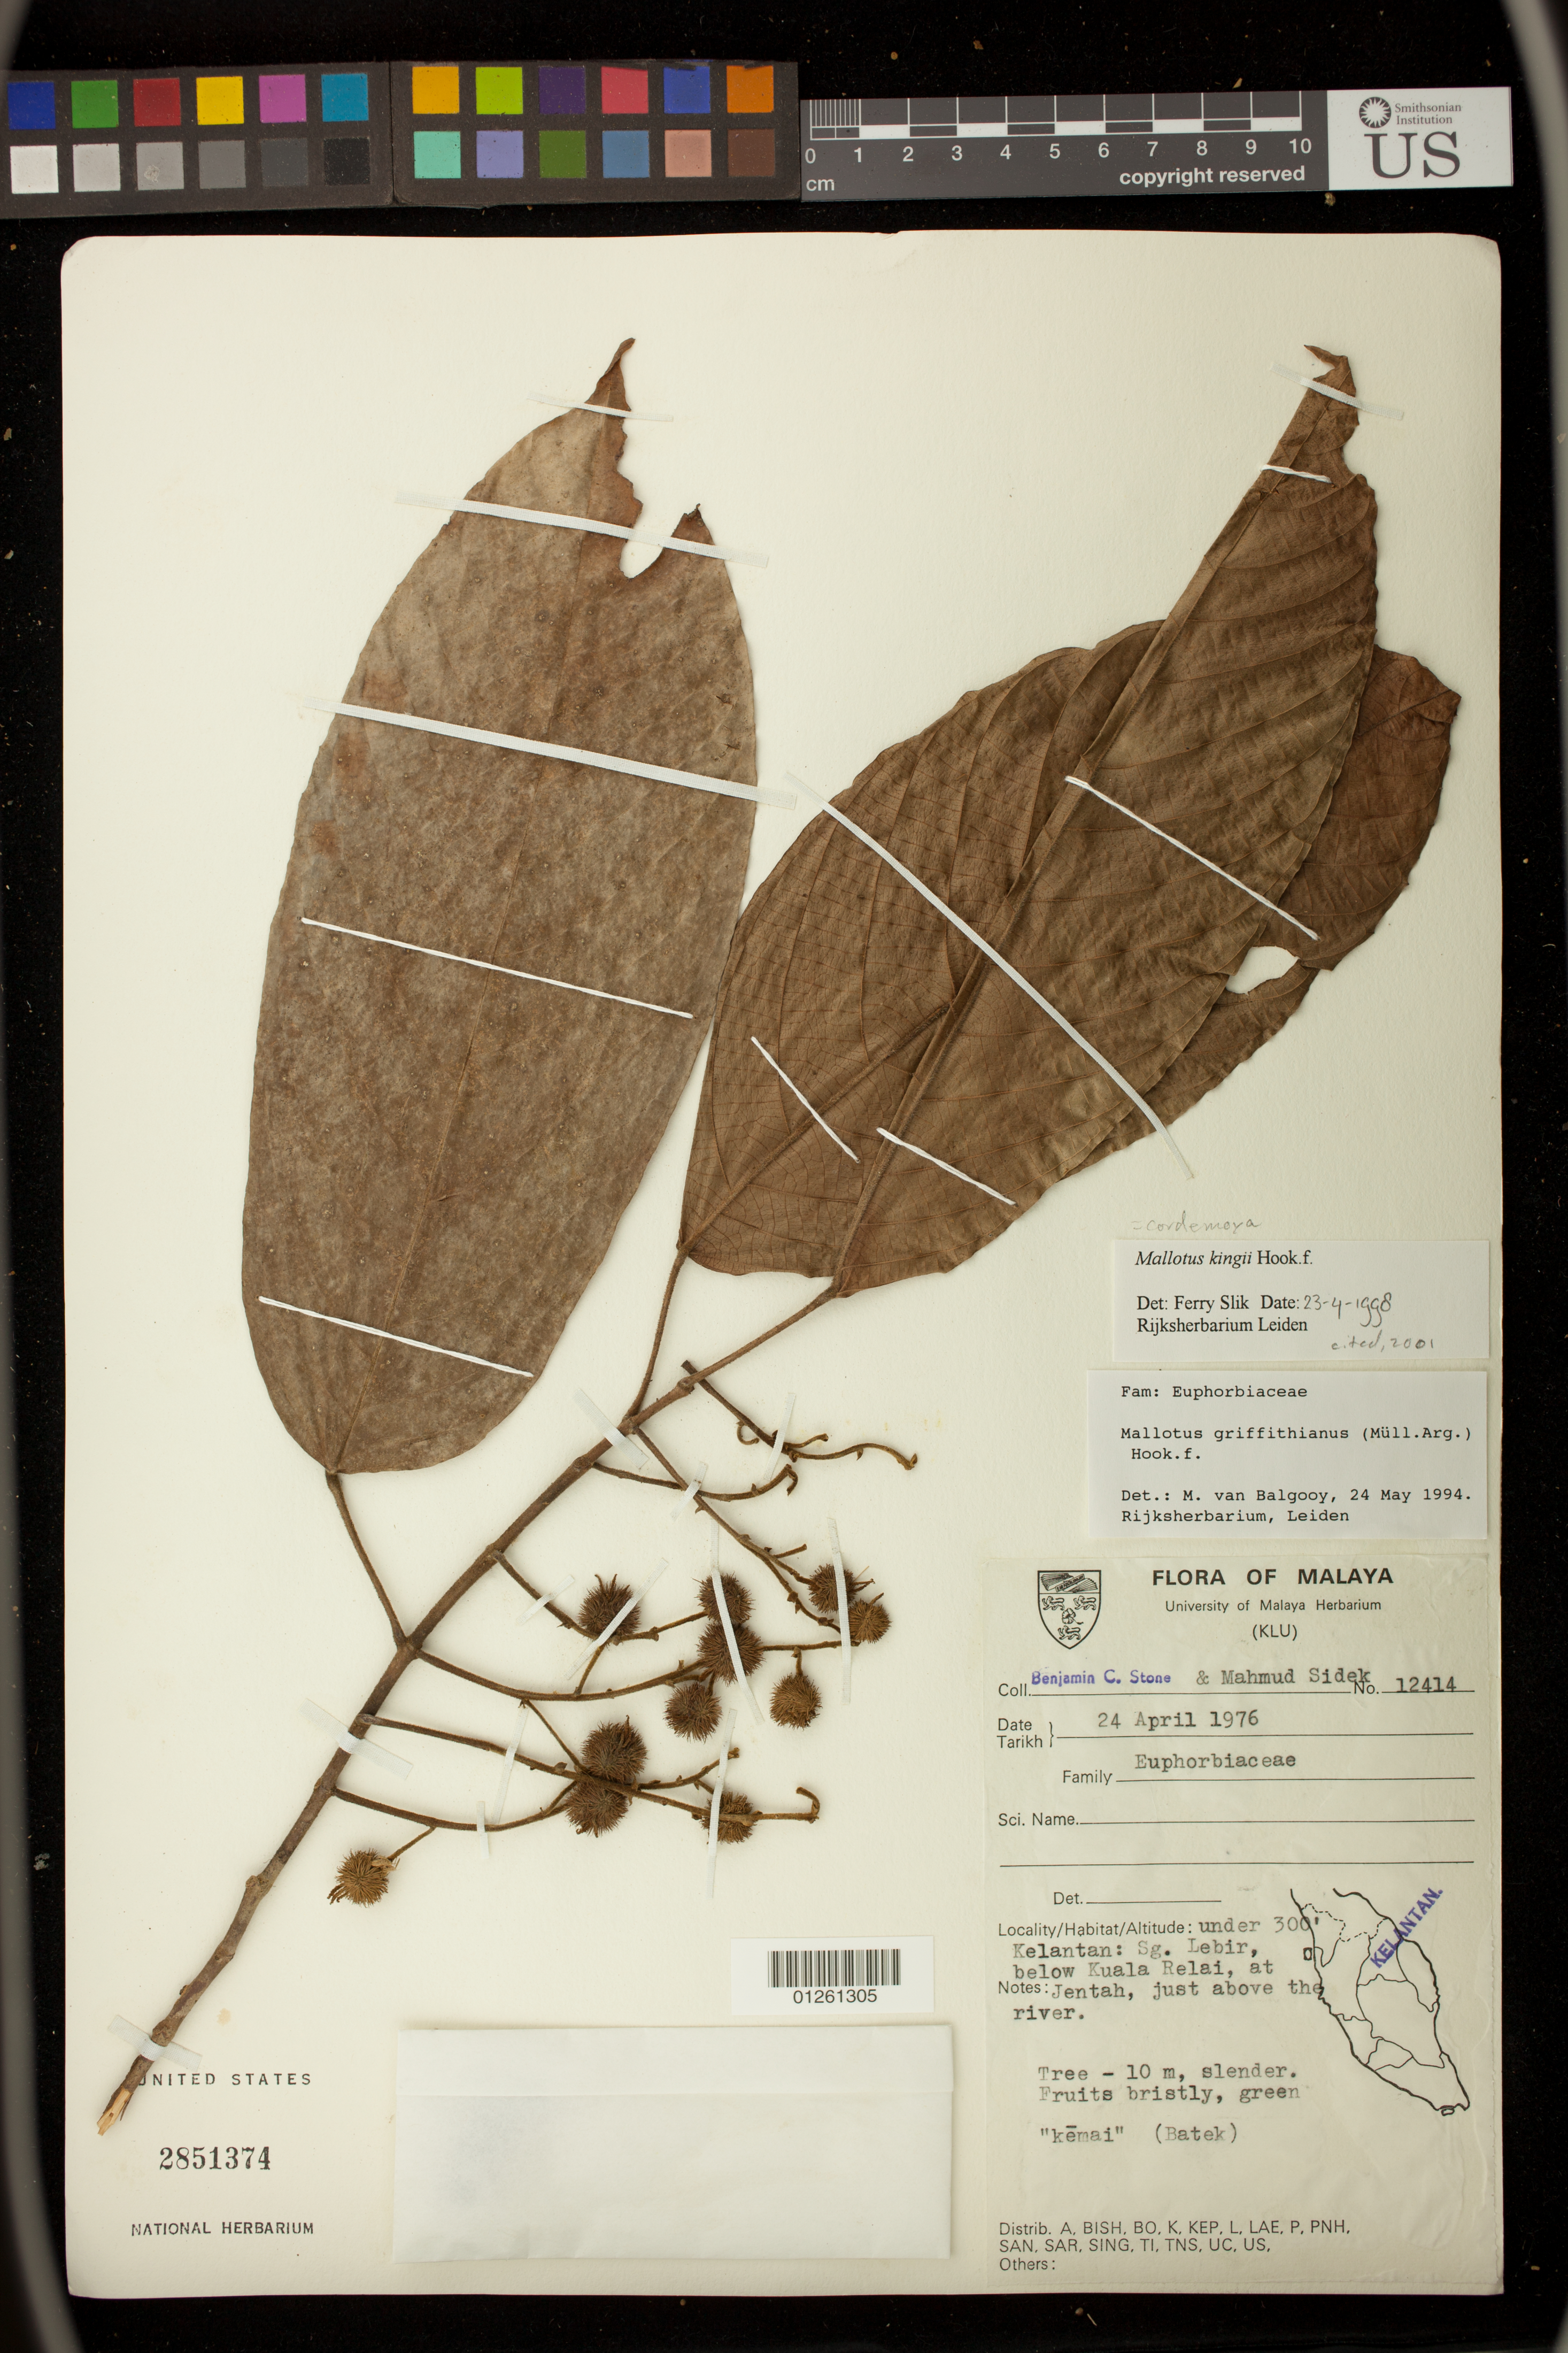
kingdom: Plantae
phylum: Tracheophyta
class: Magnoliopsida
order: Malpighiales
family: Euphorbiaceae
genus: Hancea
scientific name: Hancea kingii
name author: (Hook. f.) S.E.C. Sierra et al.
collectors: B. C. Stone & M. Sidek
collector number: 12414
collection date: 1976-04-24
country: Malaysia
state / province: Kelantan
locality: Sg. Lebir, below Kuala Relai, at Jentah, just above the river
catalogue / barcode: US 2851374